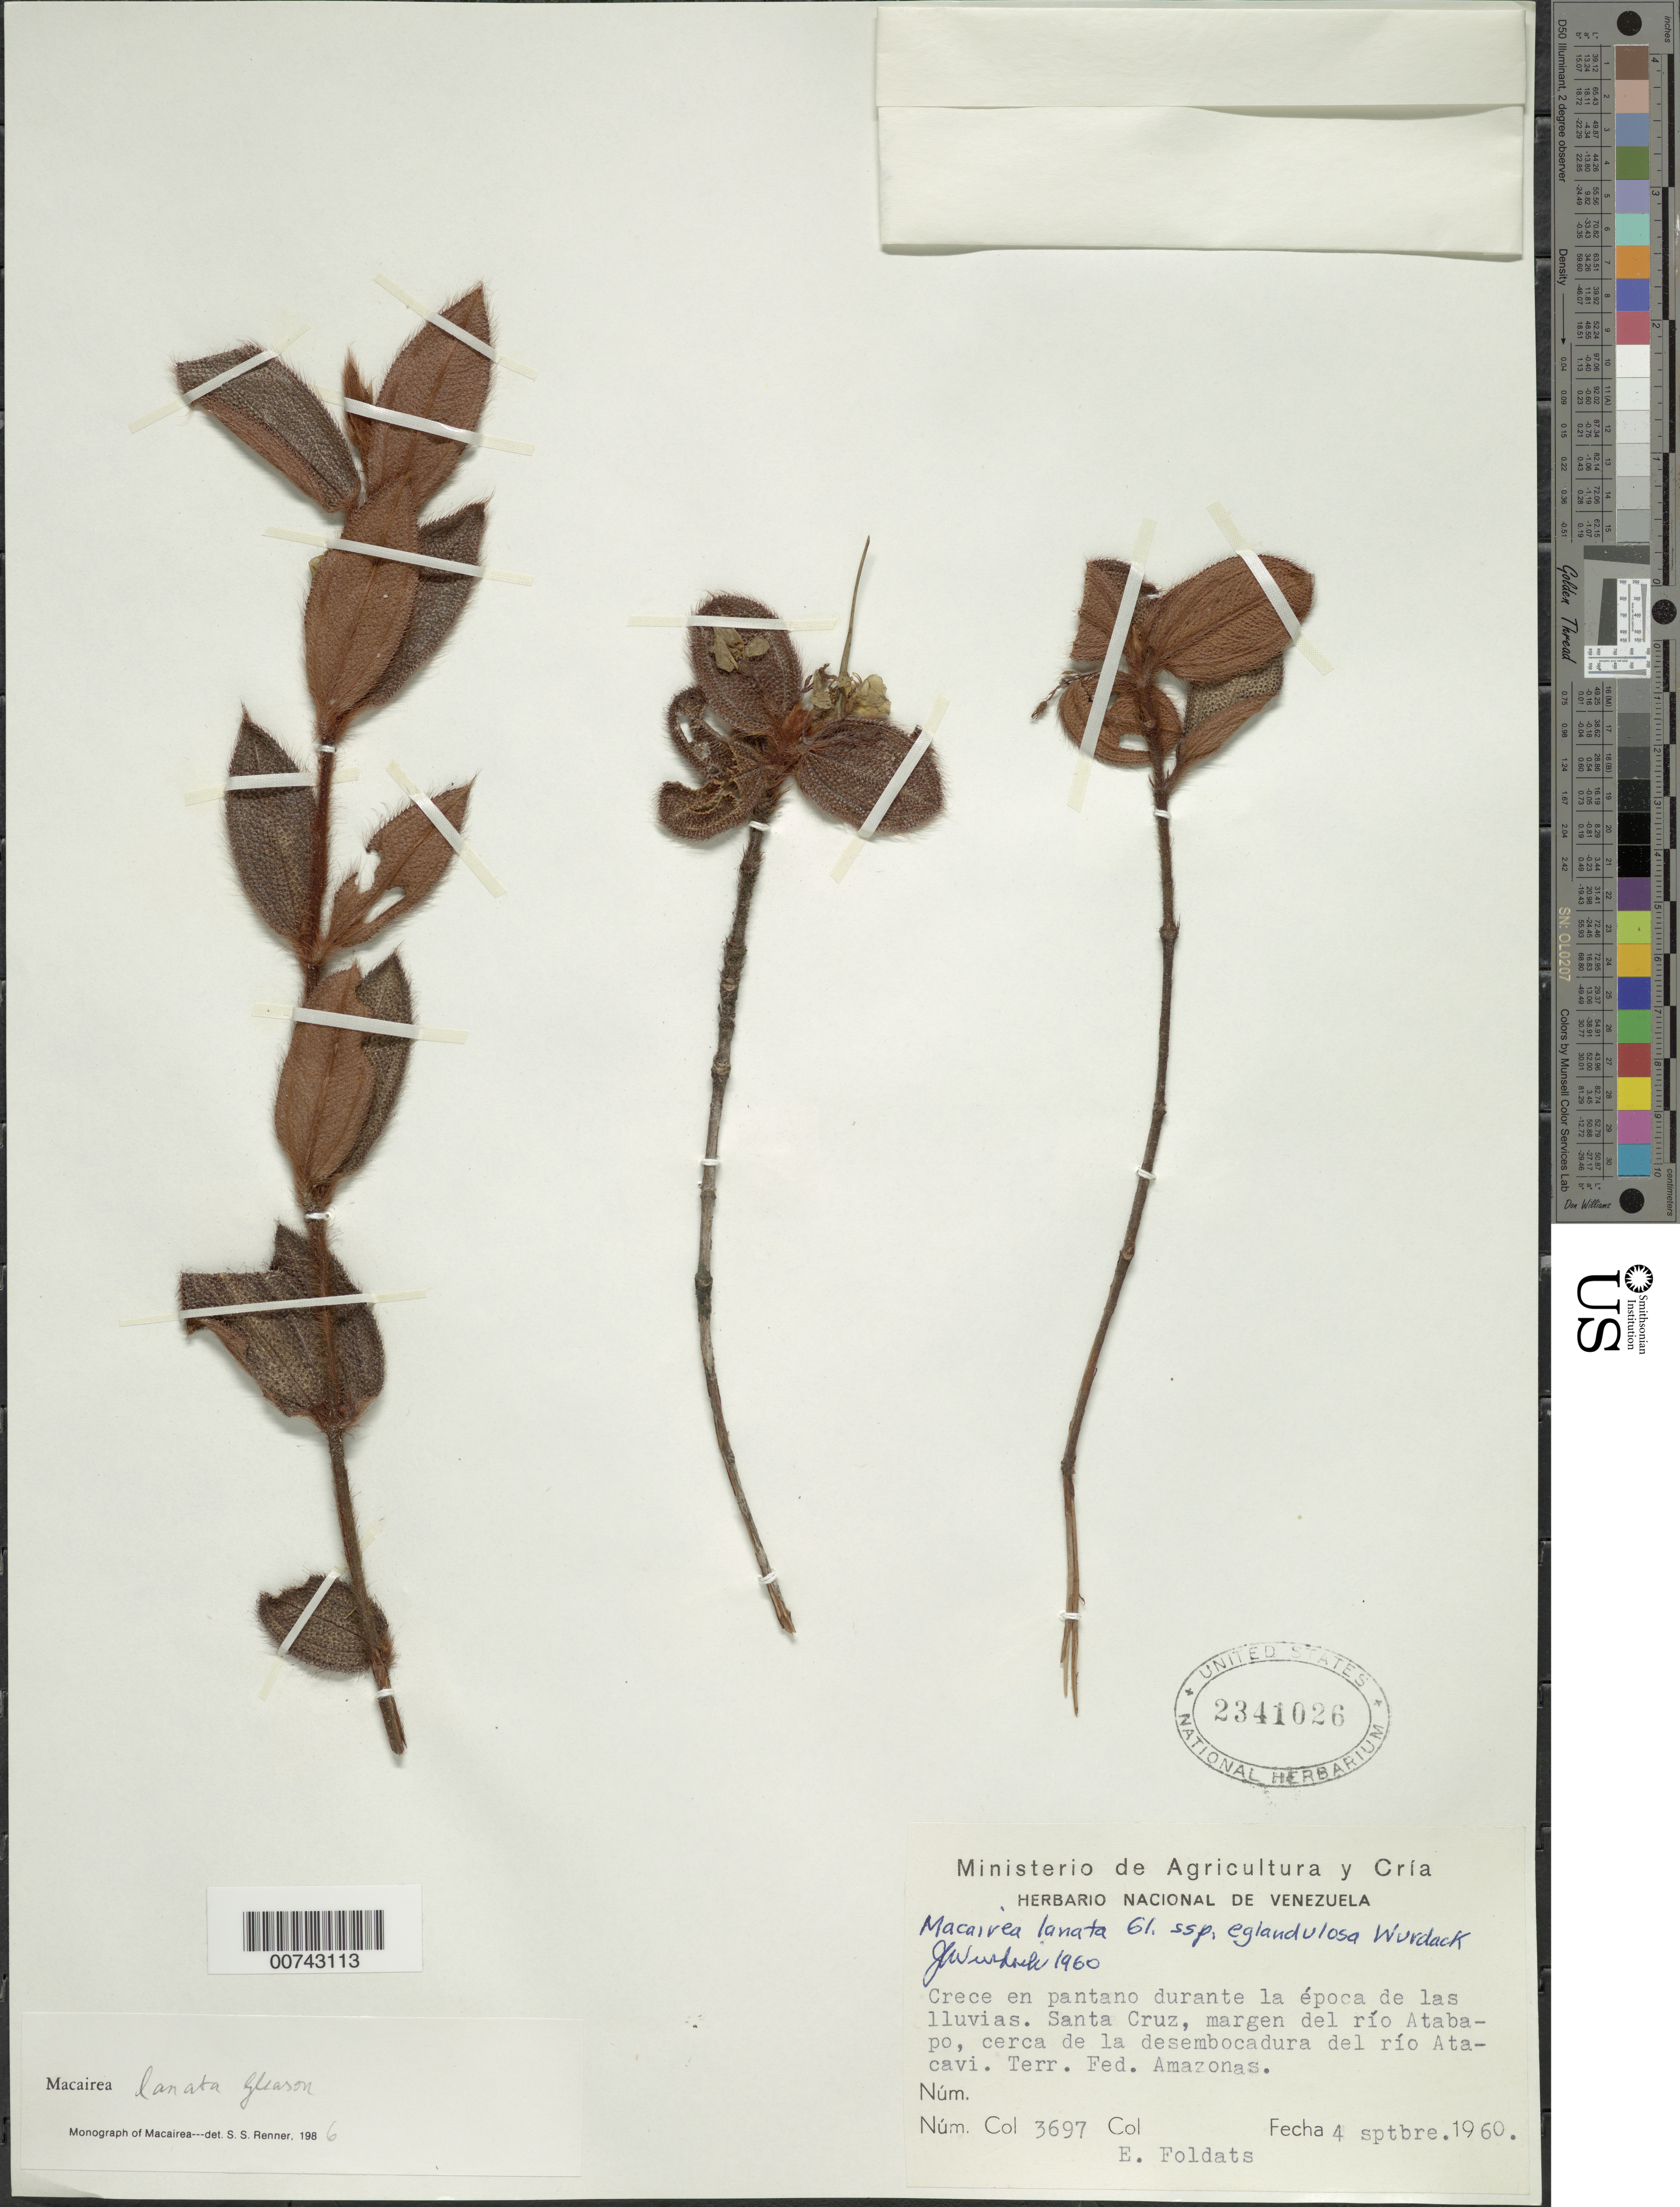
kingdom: Plantae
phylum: Tracheophyta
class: Magnoliopsida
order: Myrtales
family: Melastomataceae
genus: Macairea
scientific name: Macairea lanata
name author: Gleason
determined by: Wurdack, John J., (US), US (UNITED STATES)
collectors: E. Foldats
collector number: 3697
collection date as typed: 4-Sep-60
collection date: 1960-09-04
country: Venezuela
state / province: Amazonas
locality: Santa Cruz, Río Atabapo, near Río Atacavi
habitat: Crece en pantano durante la epoca de las lluvias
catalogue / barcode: US 2341026